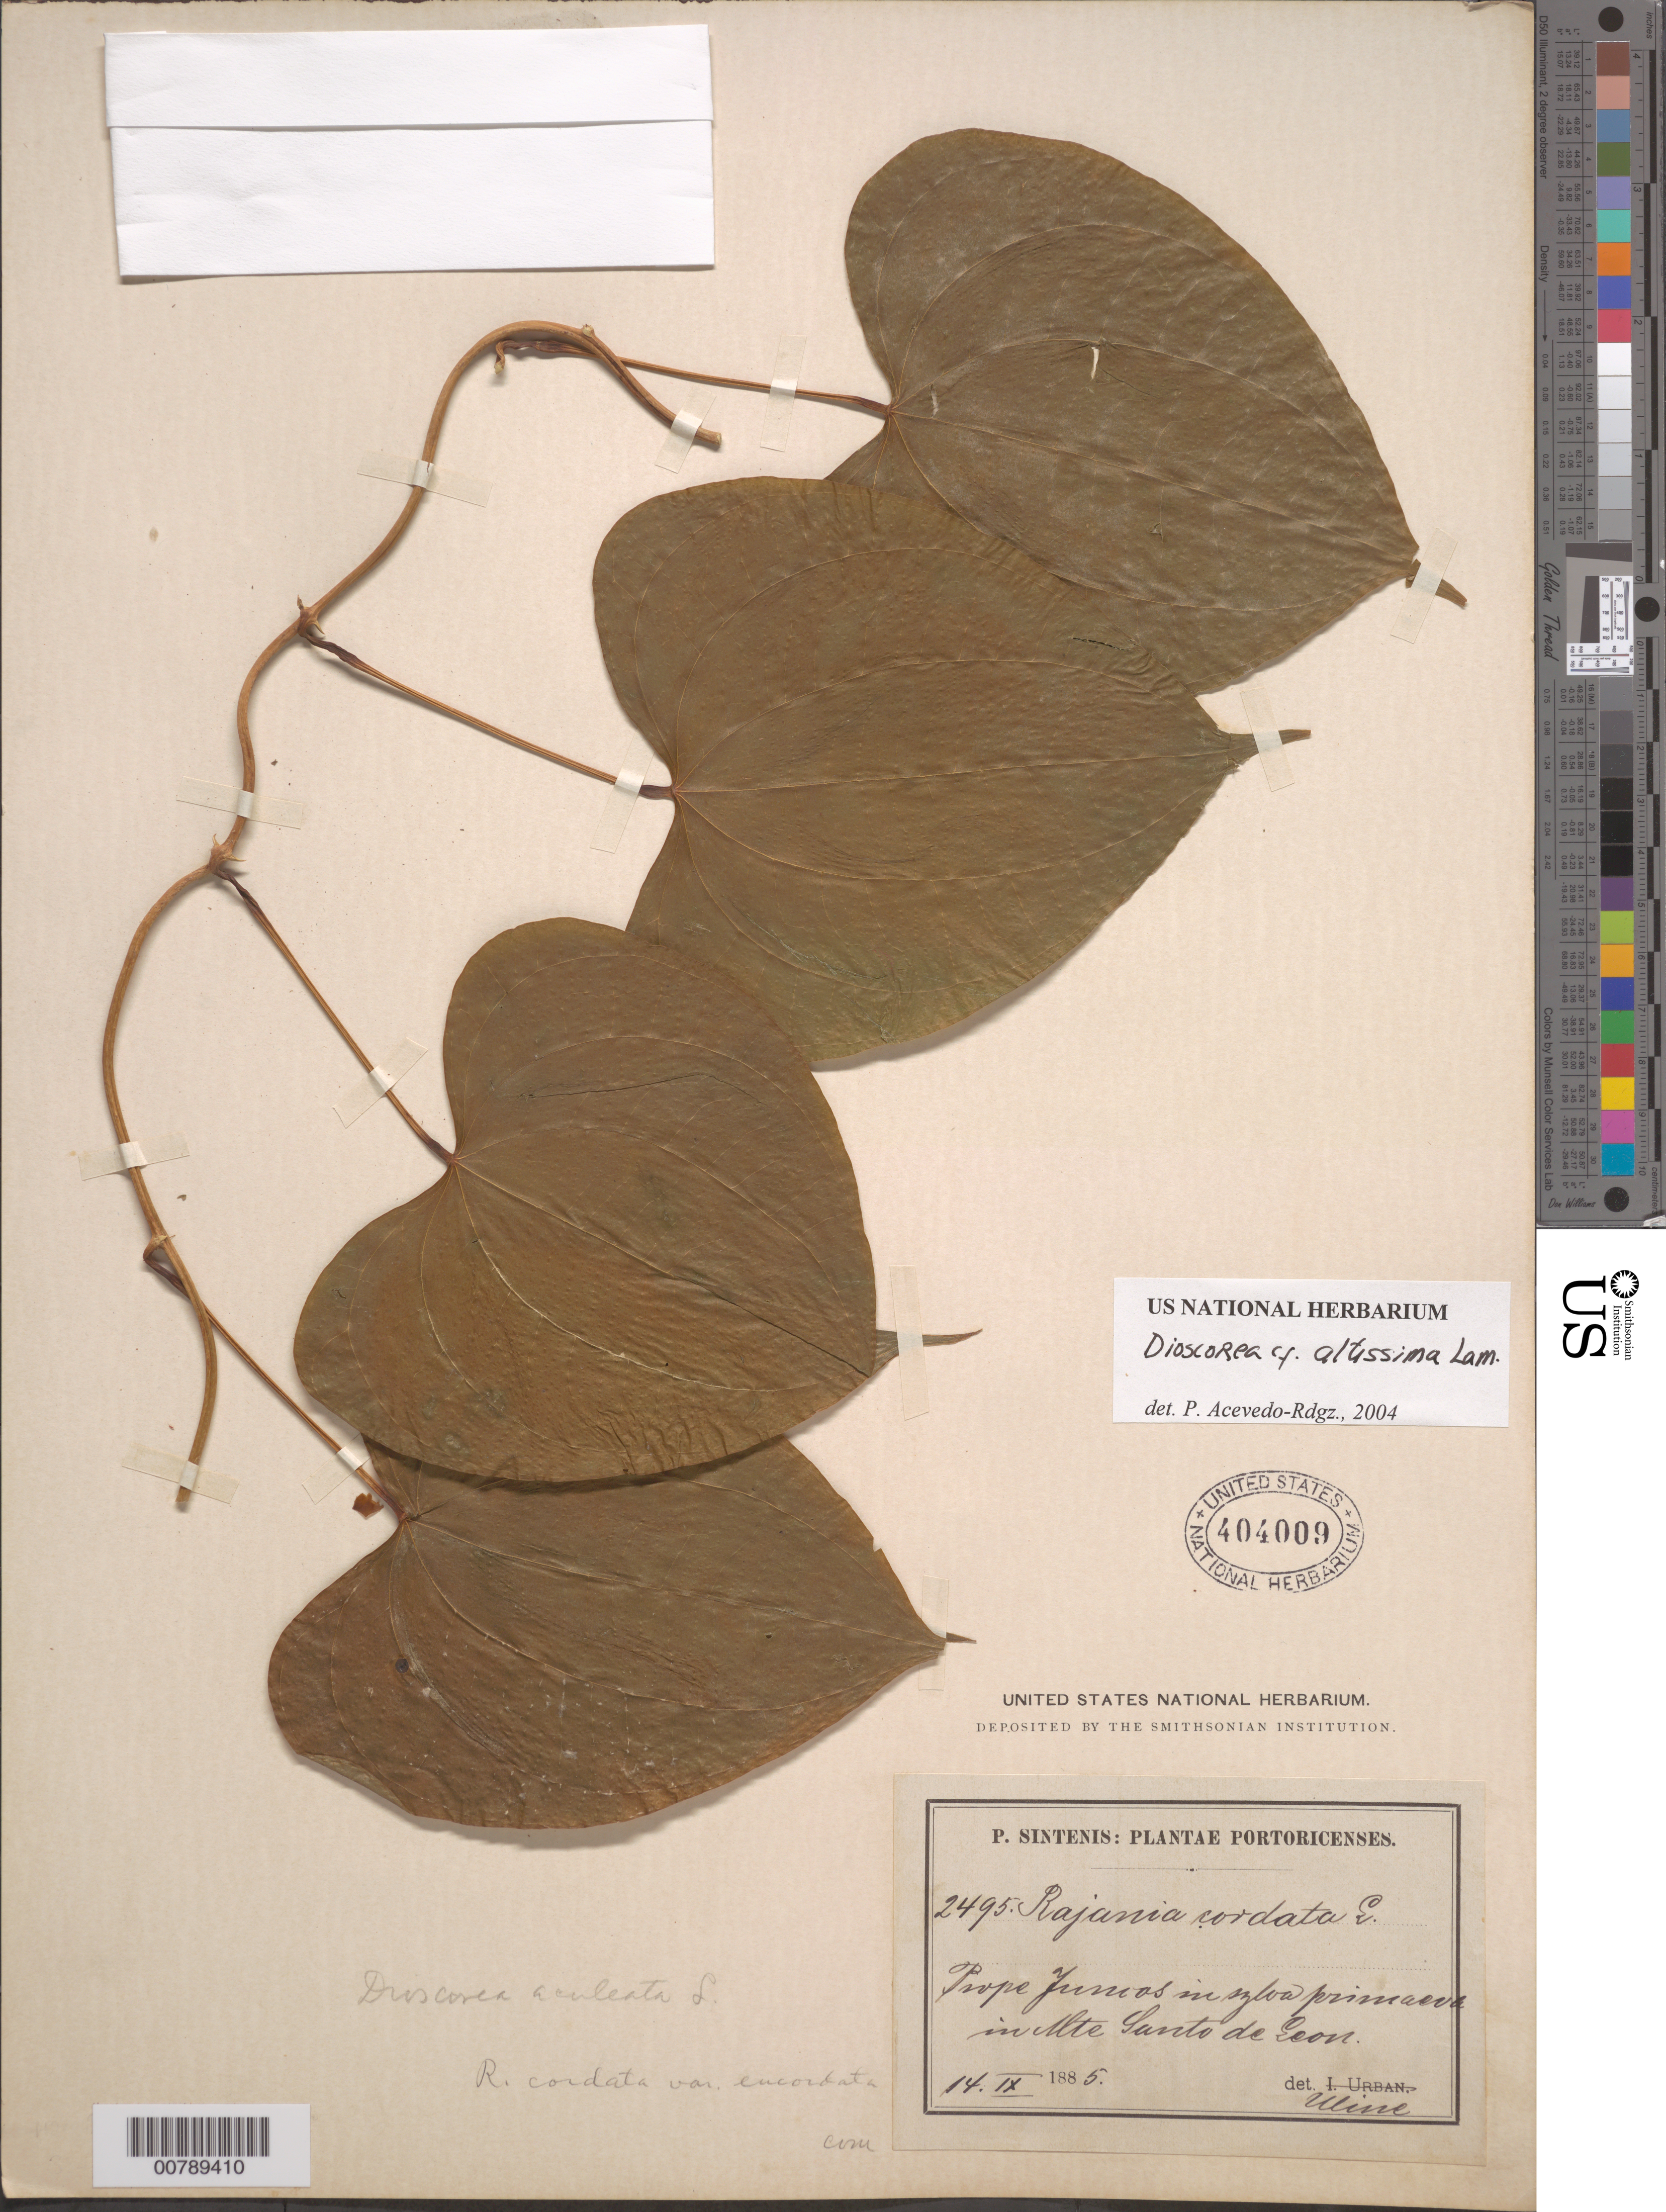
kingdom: Plantae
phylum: Tracheophyta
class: Liliopsida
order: Dioscoreales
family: Dioscoreaceae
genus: Dioscorea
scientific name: Dioscorea altissima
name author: Lam.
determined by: Acevedo-Rodríguez, P., (BOT), Smithsonian Institution - National Museum of Natural History (UNITED STATES)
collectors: P. Sintenis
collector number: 2495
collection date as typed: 14 Sep 1885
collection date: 1885-09-14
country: Puerto Rico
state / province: Juncos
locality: Prope Juncos in sylva primaeva in Mte. Santo de Leon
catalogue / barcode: US 404009